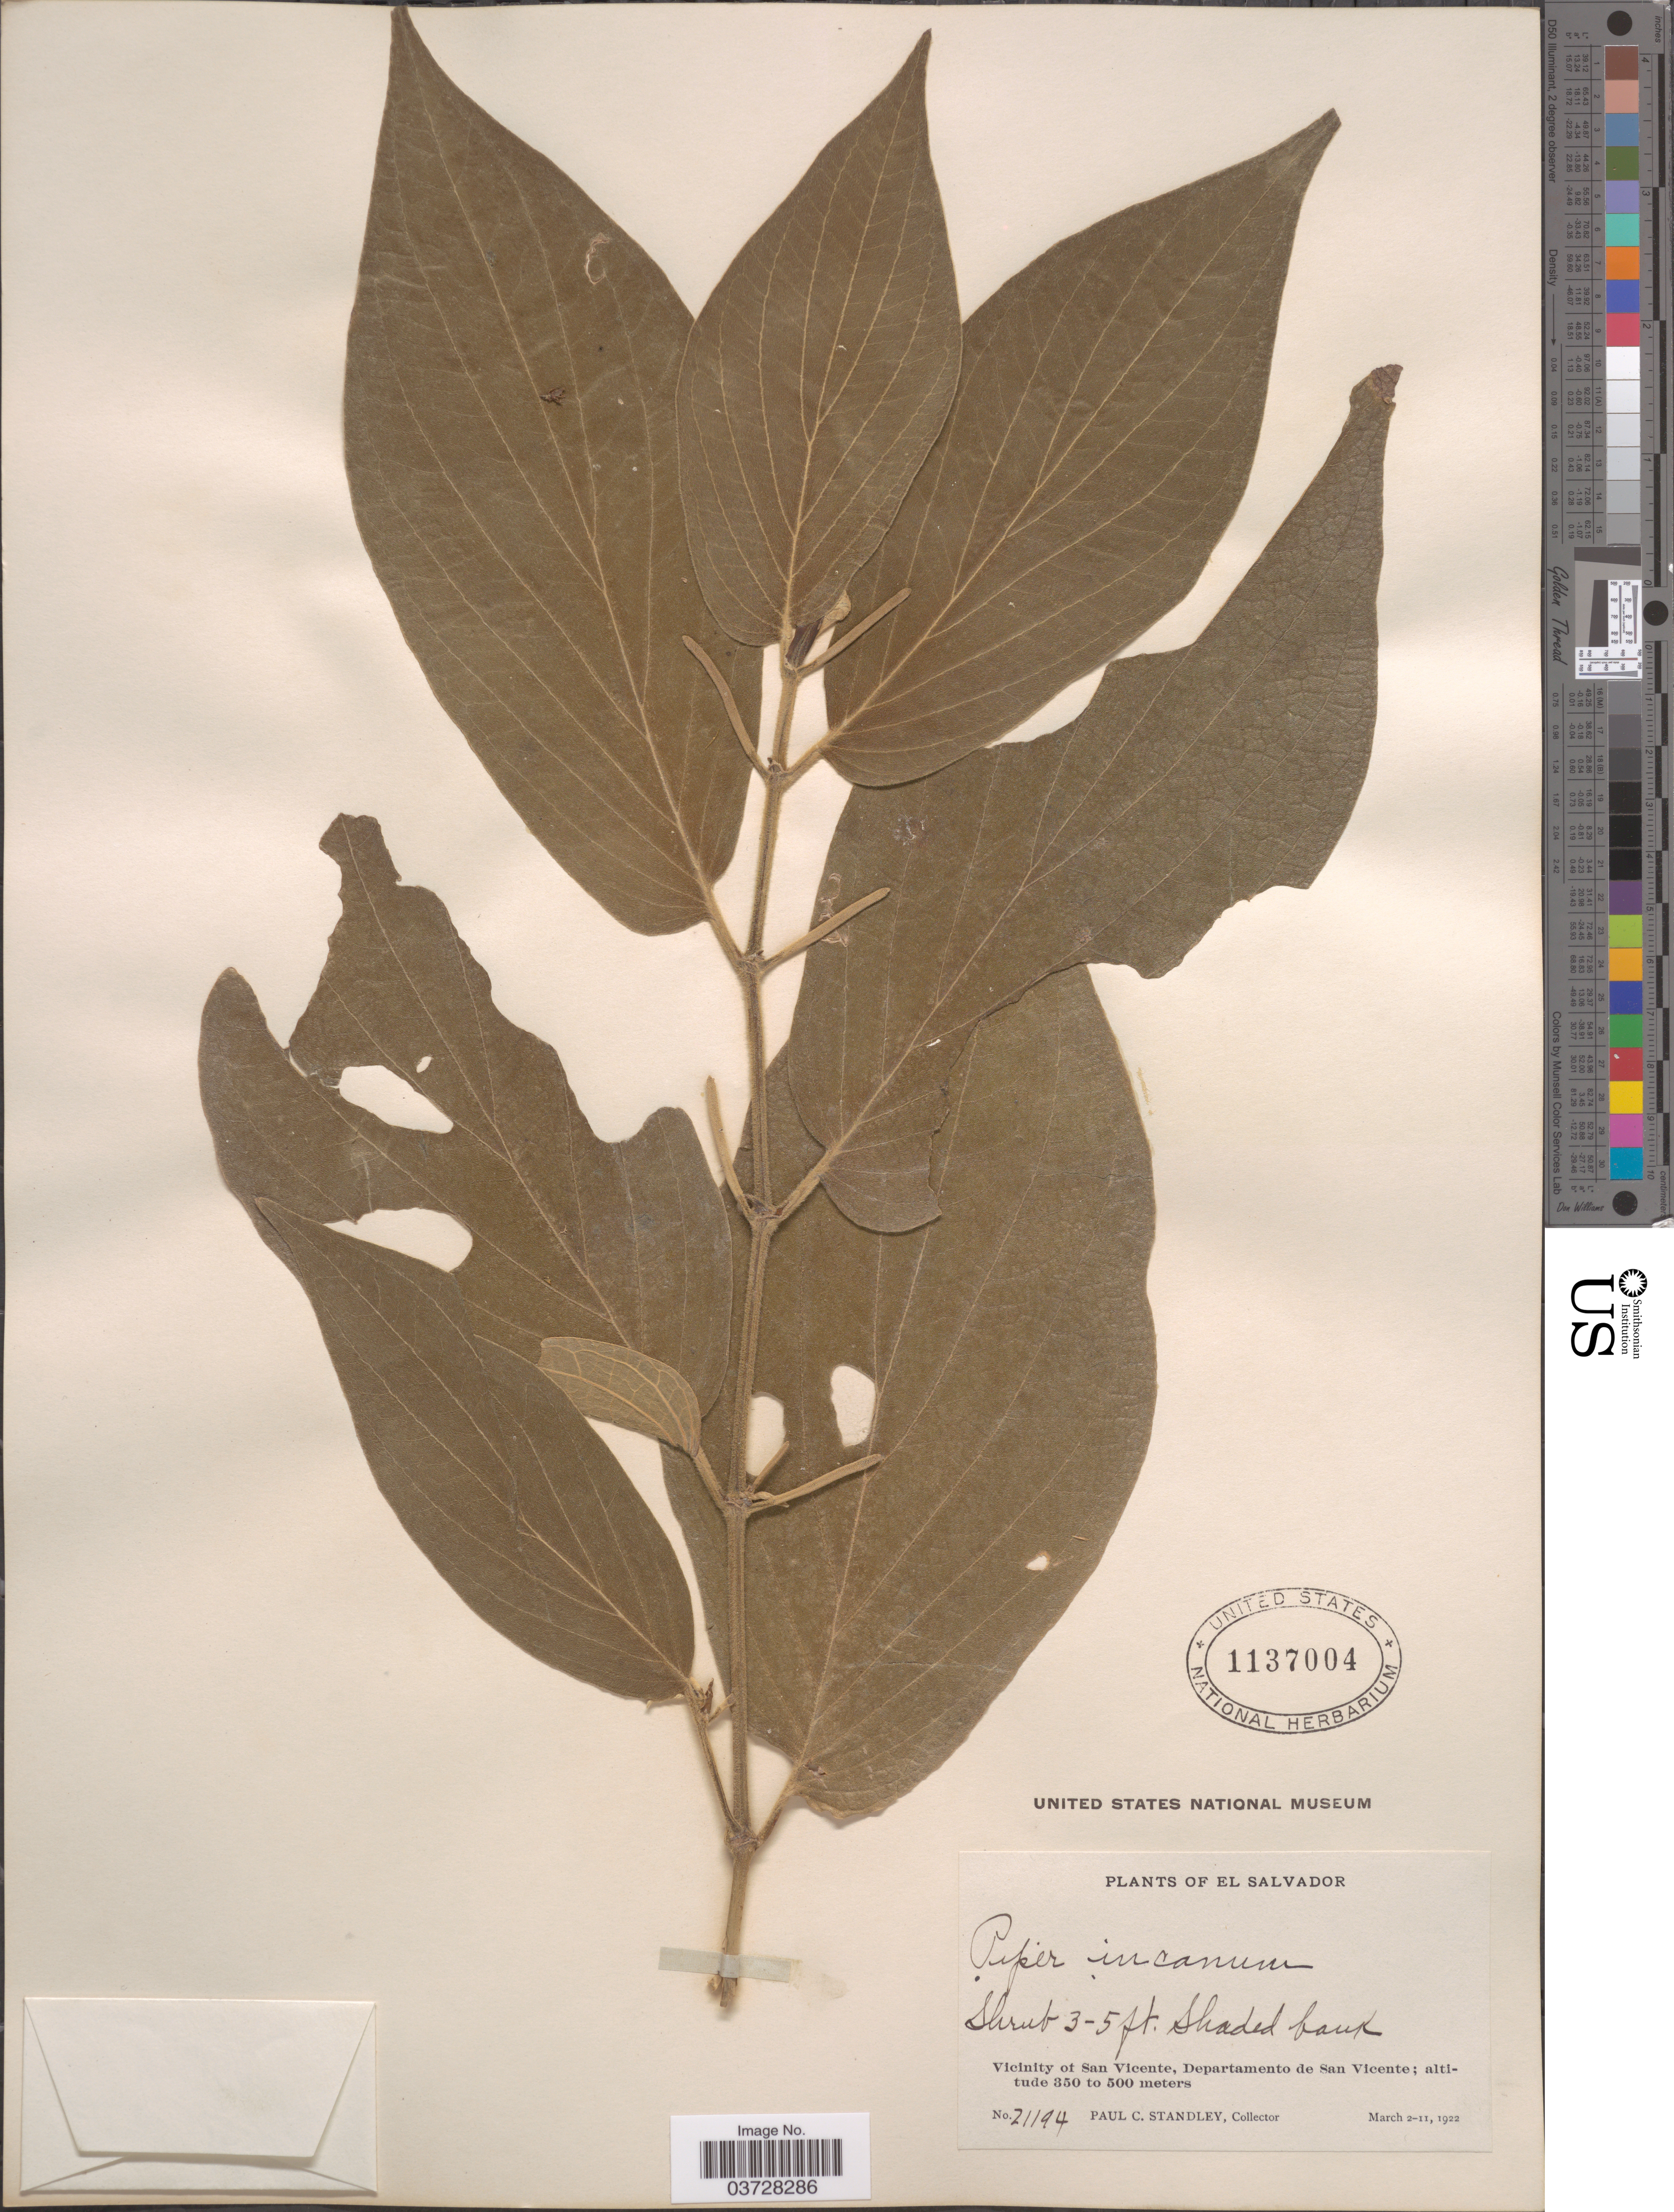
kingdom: Plantae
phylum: Tracheophyta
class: Magnoliopsida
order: Piperales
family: Piperaceae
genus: Piper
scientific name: Piper incanum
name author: Trel.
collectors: P. C. Standley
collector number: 21194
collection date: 1922-03-02/1922-03-11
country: El Salvador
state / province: San Vincente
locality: Vicinity of San Vicente, Departamento de San Vicente.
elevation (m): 350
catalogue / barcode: US 1137004